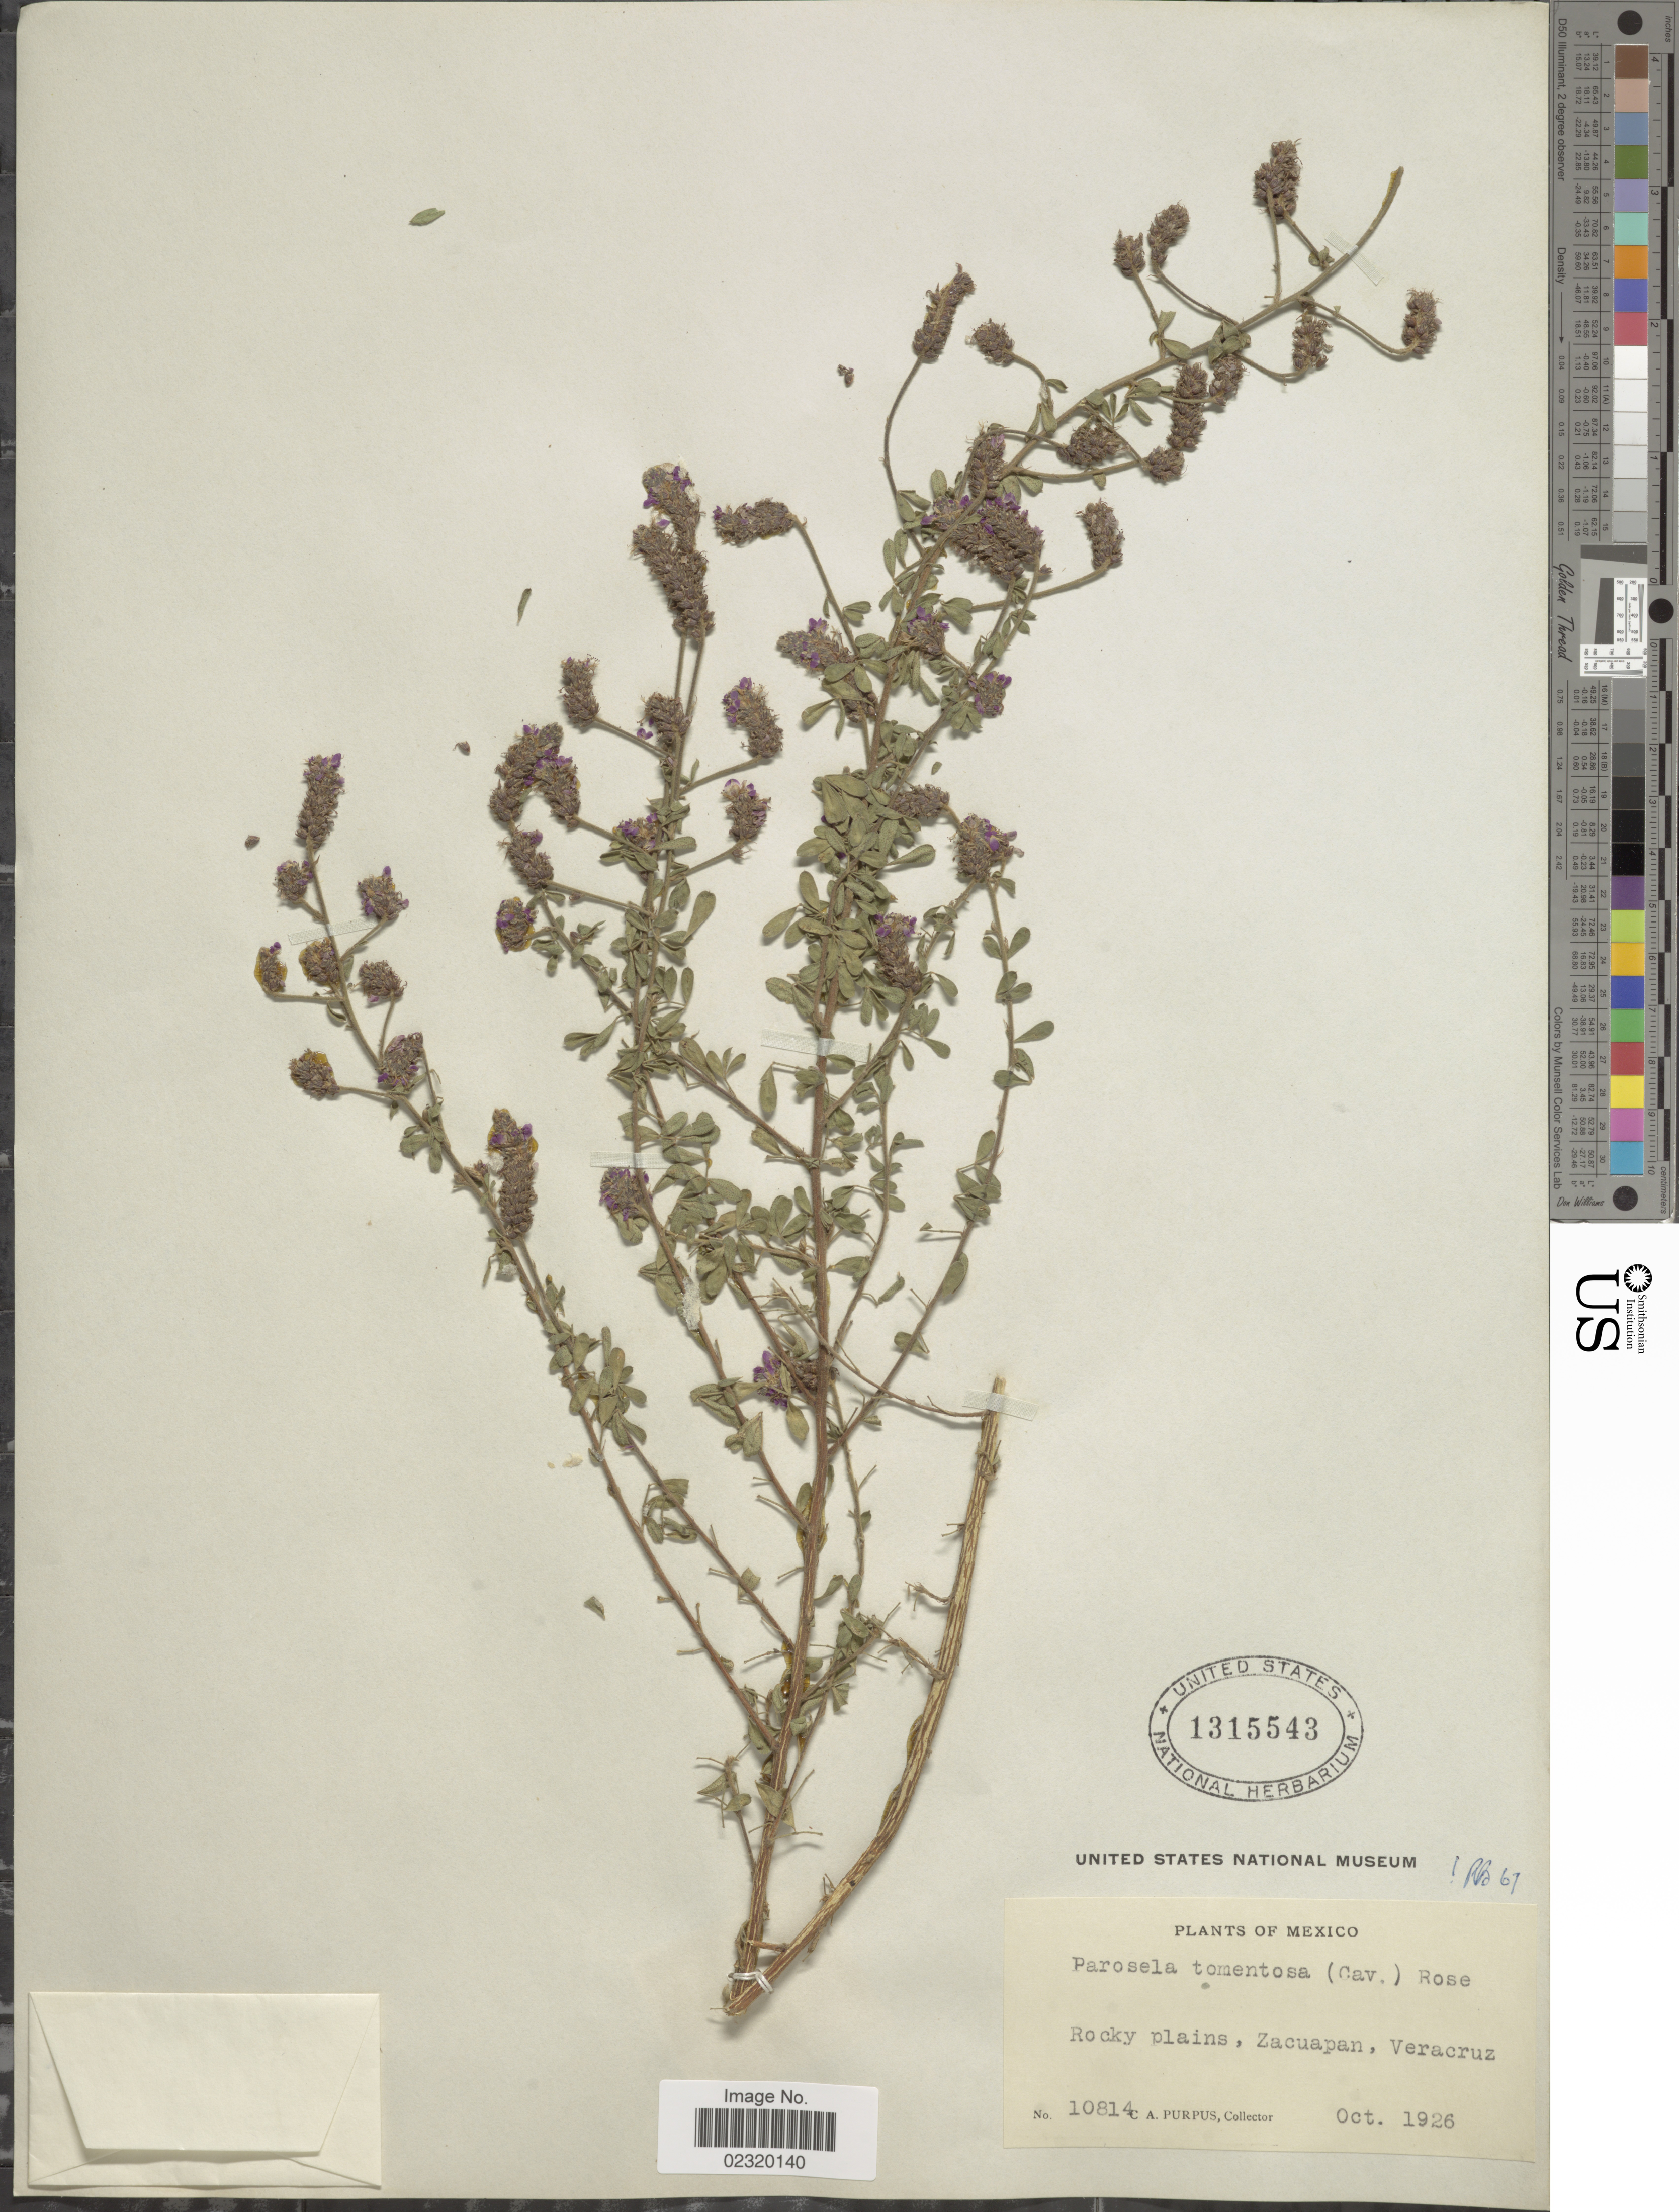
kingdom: Plantae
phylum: Tracheophyta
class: Magnoliopsida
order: Fabales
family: Fabaceae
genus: Dalea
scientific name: Dalea tomentosa var. tomentosa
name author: (Cav.) Willd.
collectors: C. A. Purpus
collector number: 10814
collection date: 1926-10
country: Mexico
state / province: Veracruz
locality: Zacuapan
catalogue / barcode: US 1315543